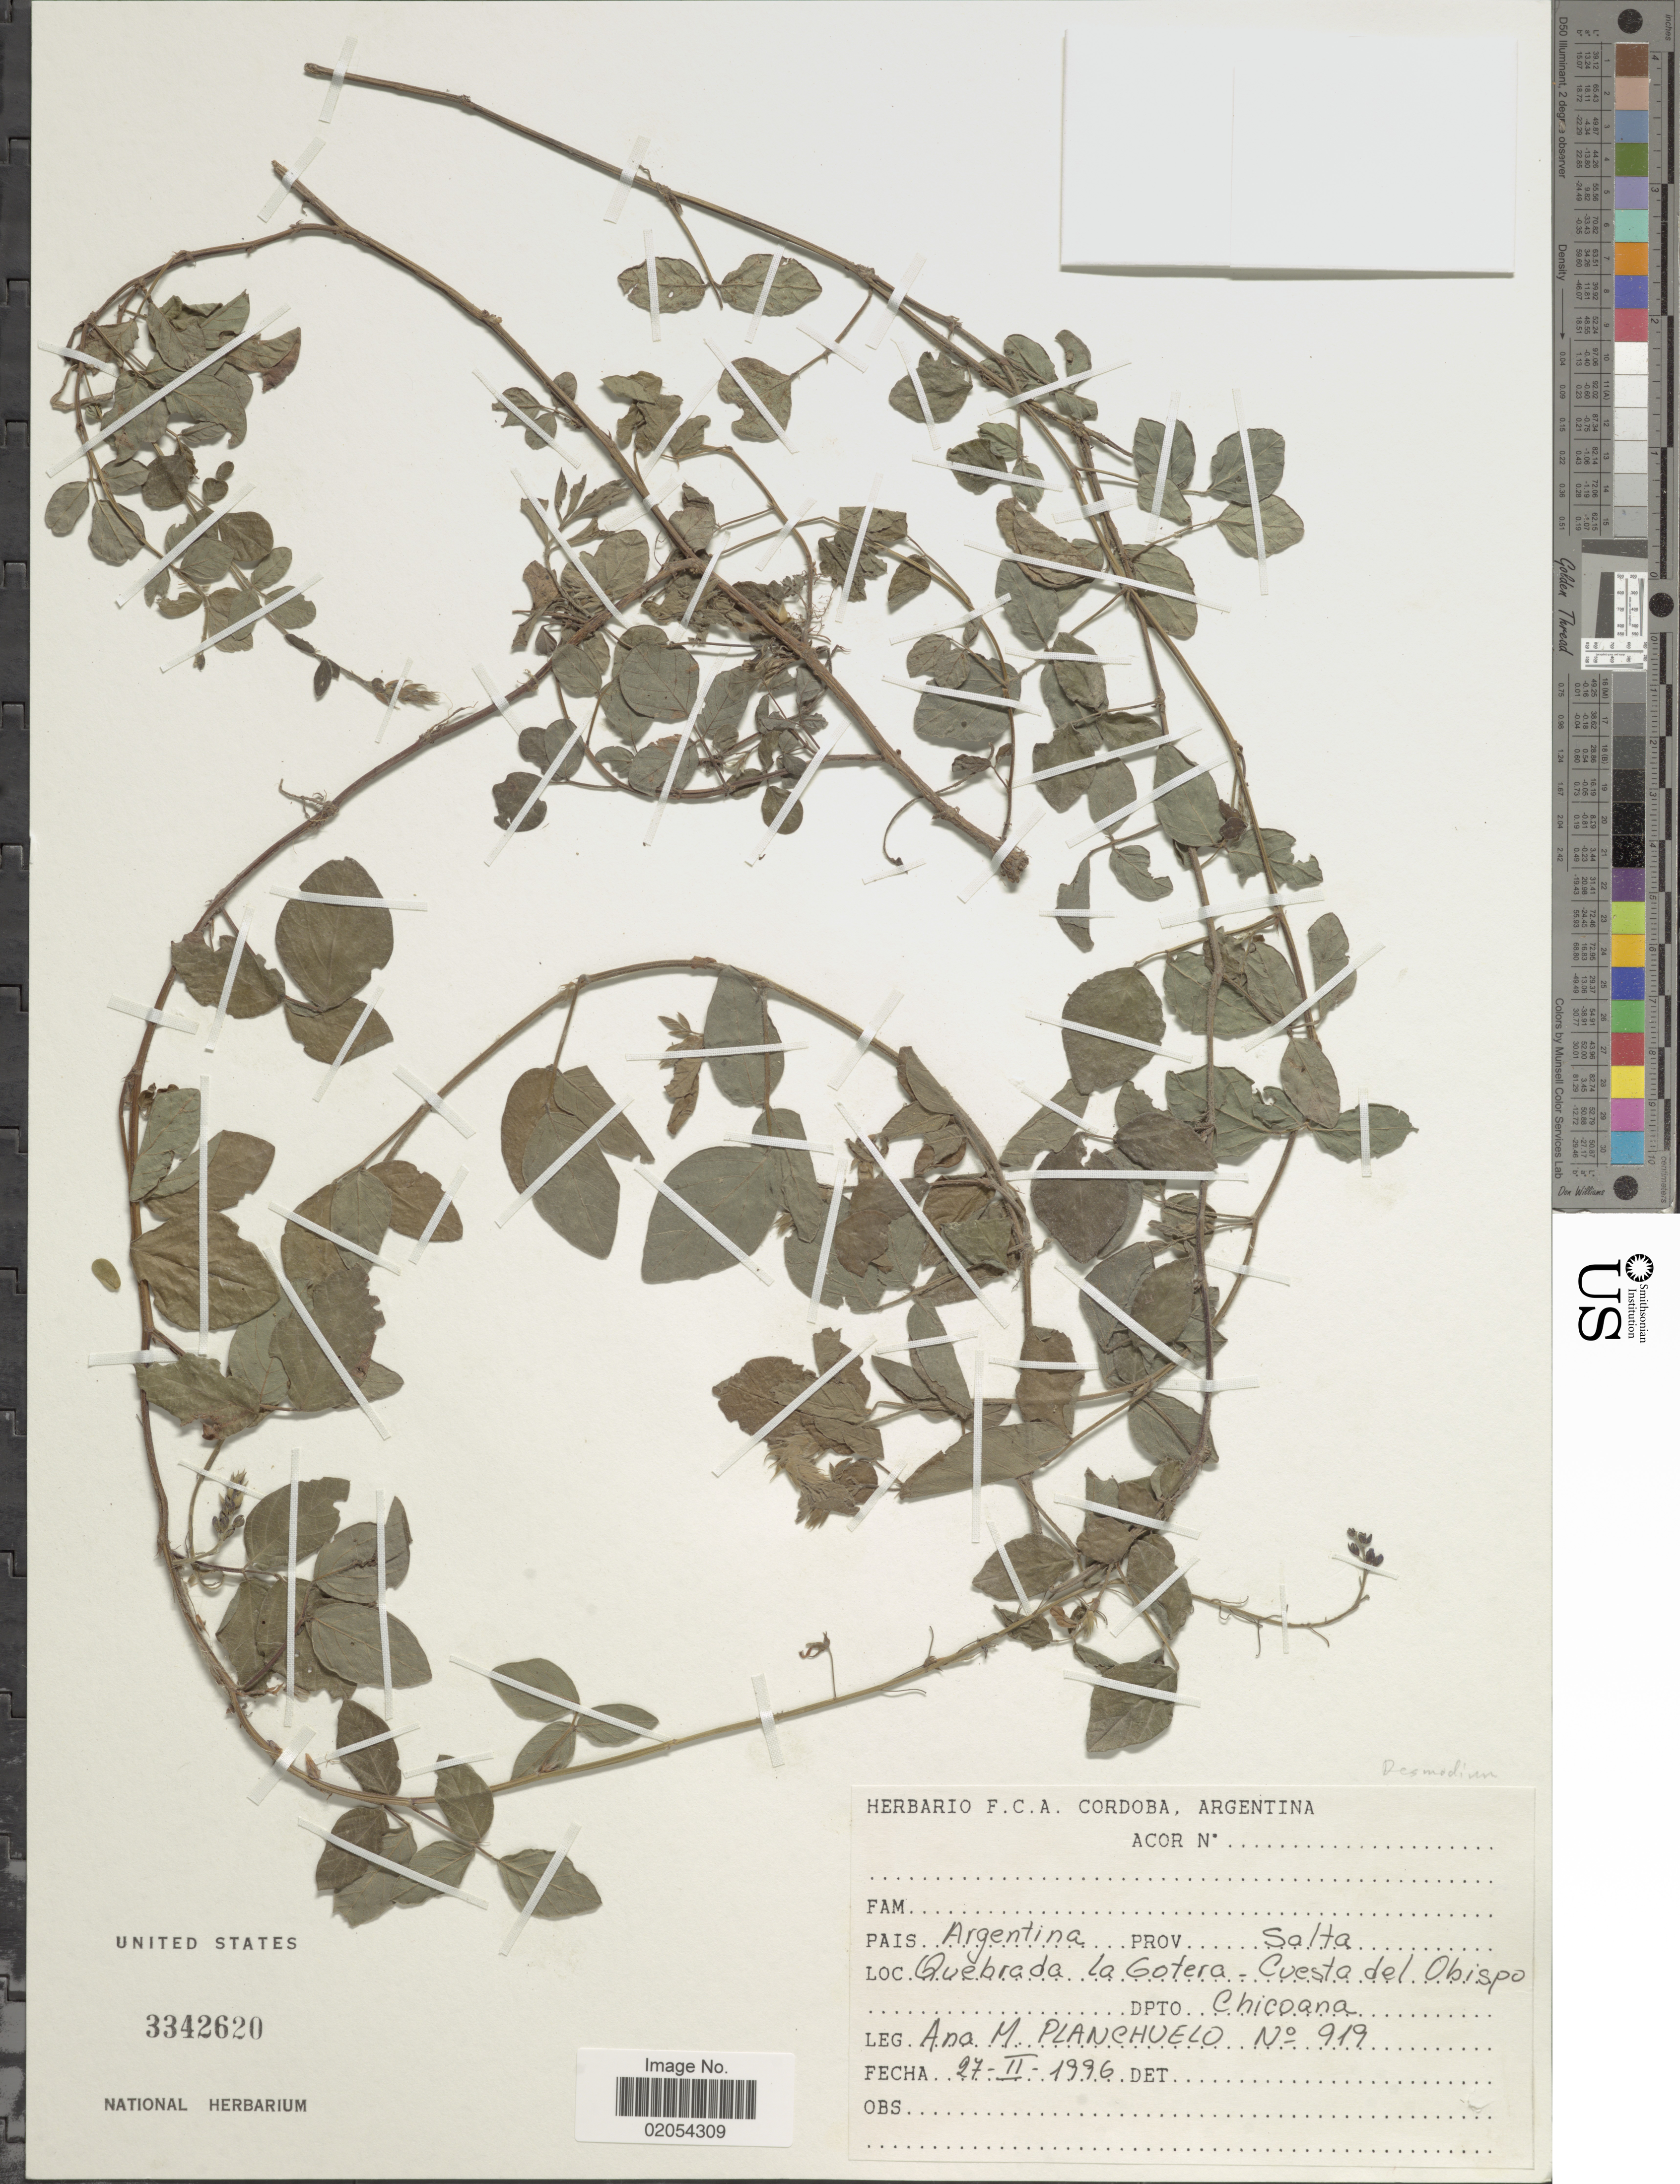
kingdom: Plantae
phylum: Tracheophyta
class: Magnoliopsida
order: Fabales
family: Fabaceae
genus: Desmodium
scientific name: Desmodium sp.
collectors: A. M. Planchuelo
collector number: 919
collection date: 1996-02-27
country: Argentina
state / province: Salta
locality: Pais Argentina, Prov. Salta, Quebrada la Gotera- Cuesta del Obispo Dpto Chicoana.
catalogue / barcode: US 3342620